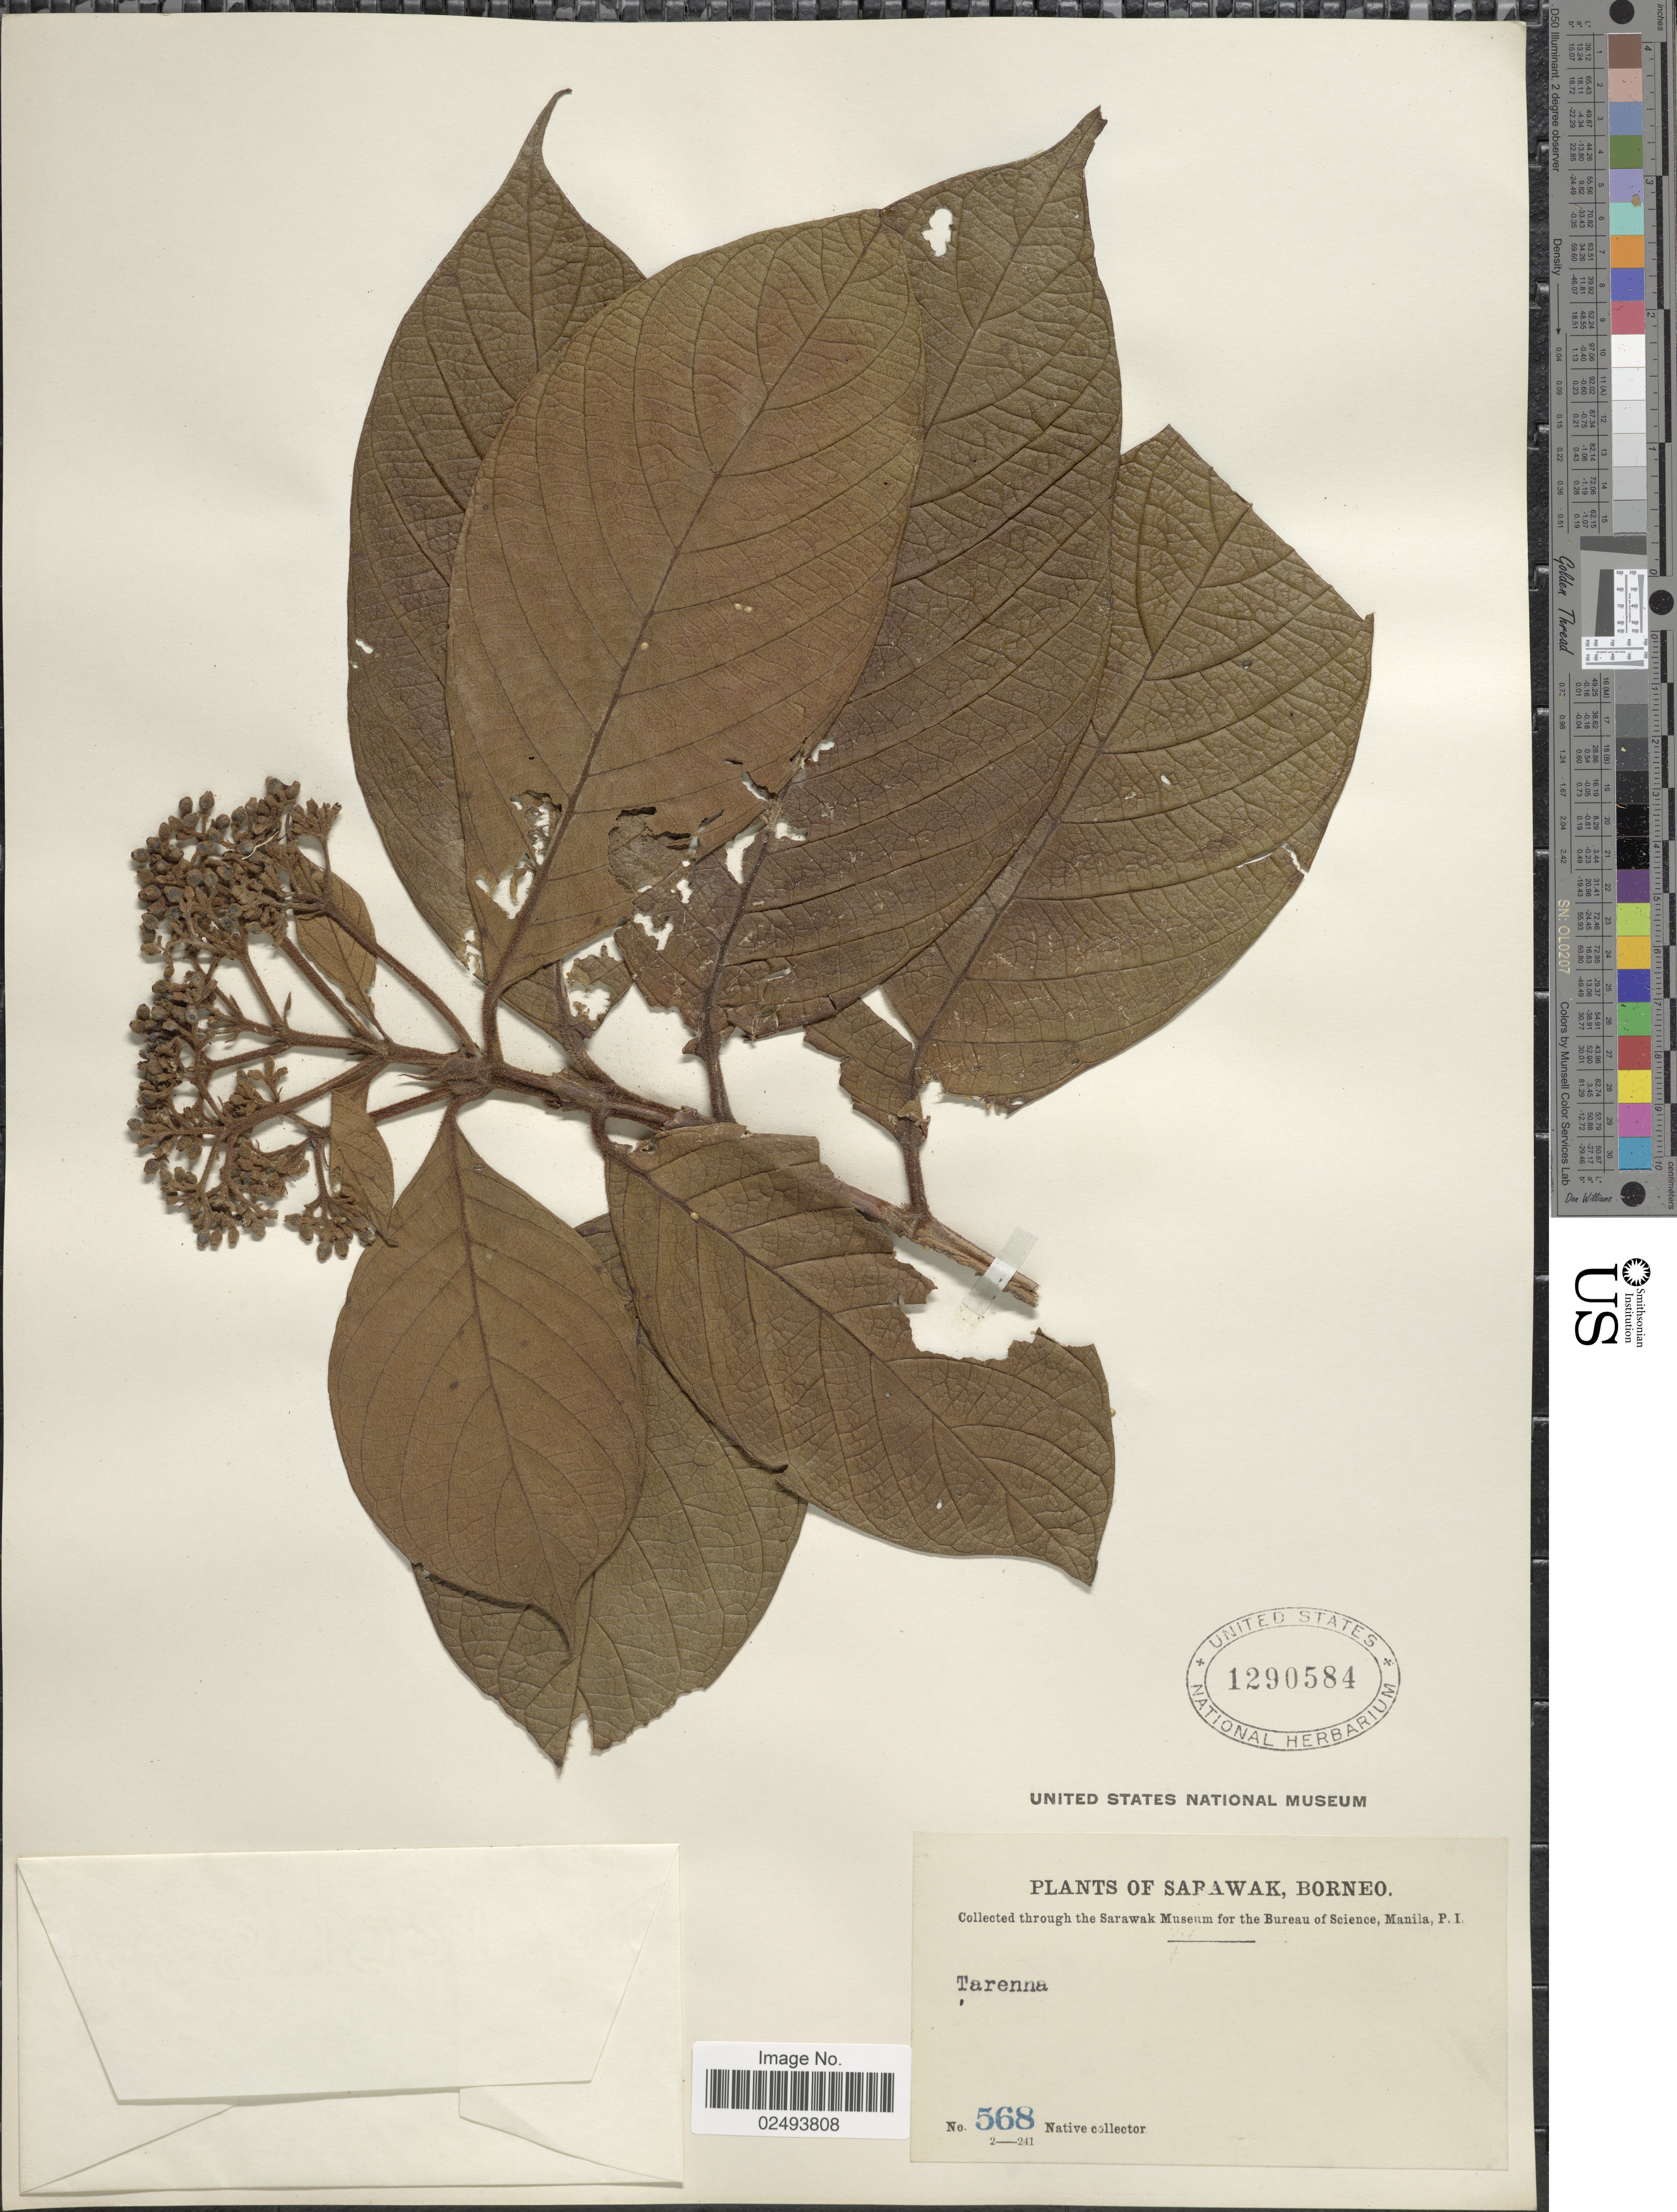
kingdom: Plantae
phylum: Tracheophyta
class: Magnoliopsida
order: Gentianales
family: Rubiaceae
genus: Tarenna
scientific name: Tarenna sp.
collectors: Native collector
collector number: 568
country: Malaysia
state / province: Sarawak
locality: Borneo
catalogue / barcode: US 1290584